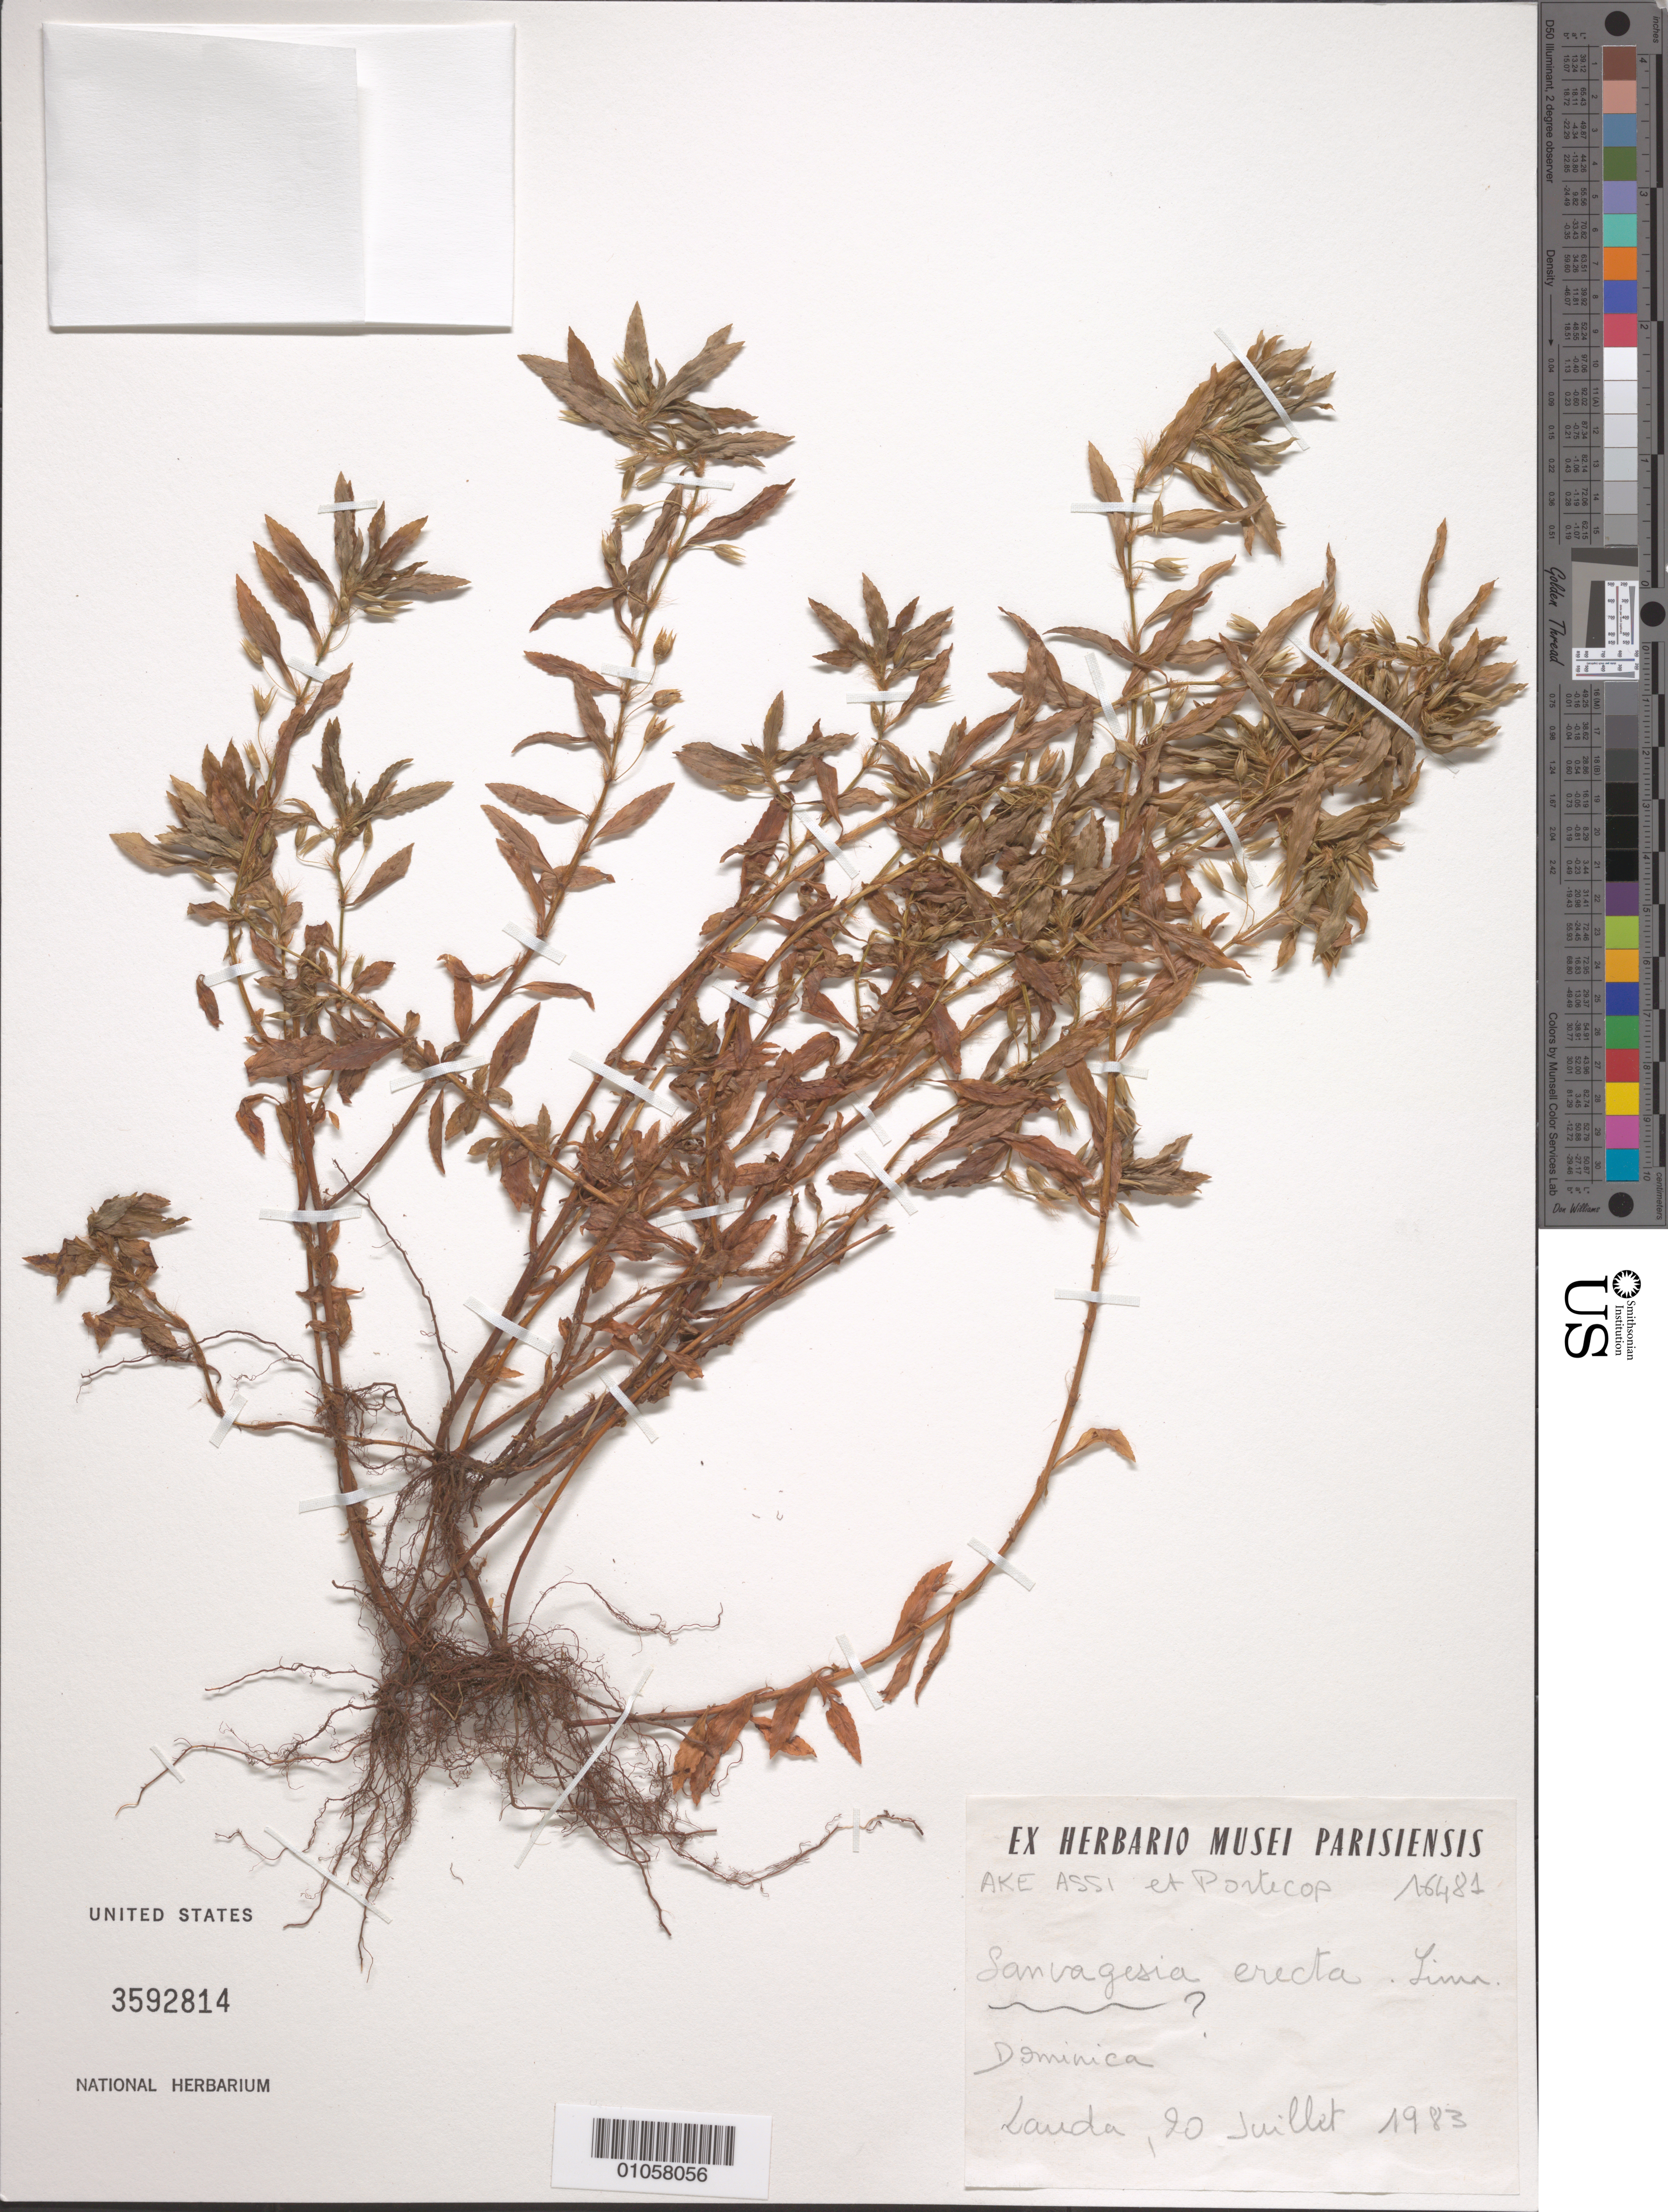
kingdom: Plantae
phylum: Tracheophyta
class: Magnoliopsida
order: Malpighiales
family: Ochnaceae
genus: Sauvagesia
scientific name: Sauvagesia erecta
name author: L.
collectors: A. Ake & -. Portecop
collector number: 16481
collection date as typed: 20 Jul 1983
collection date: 1983-07-20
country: Dominica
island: Dominica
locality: Lauda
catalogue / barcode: US 3592814